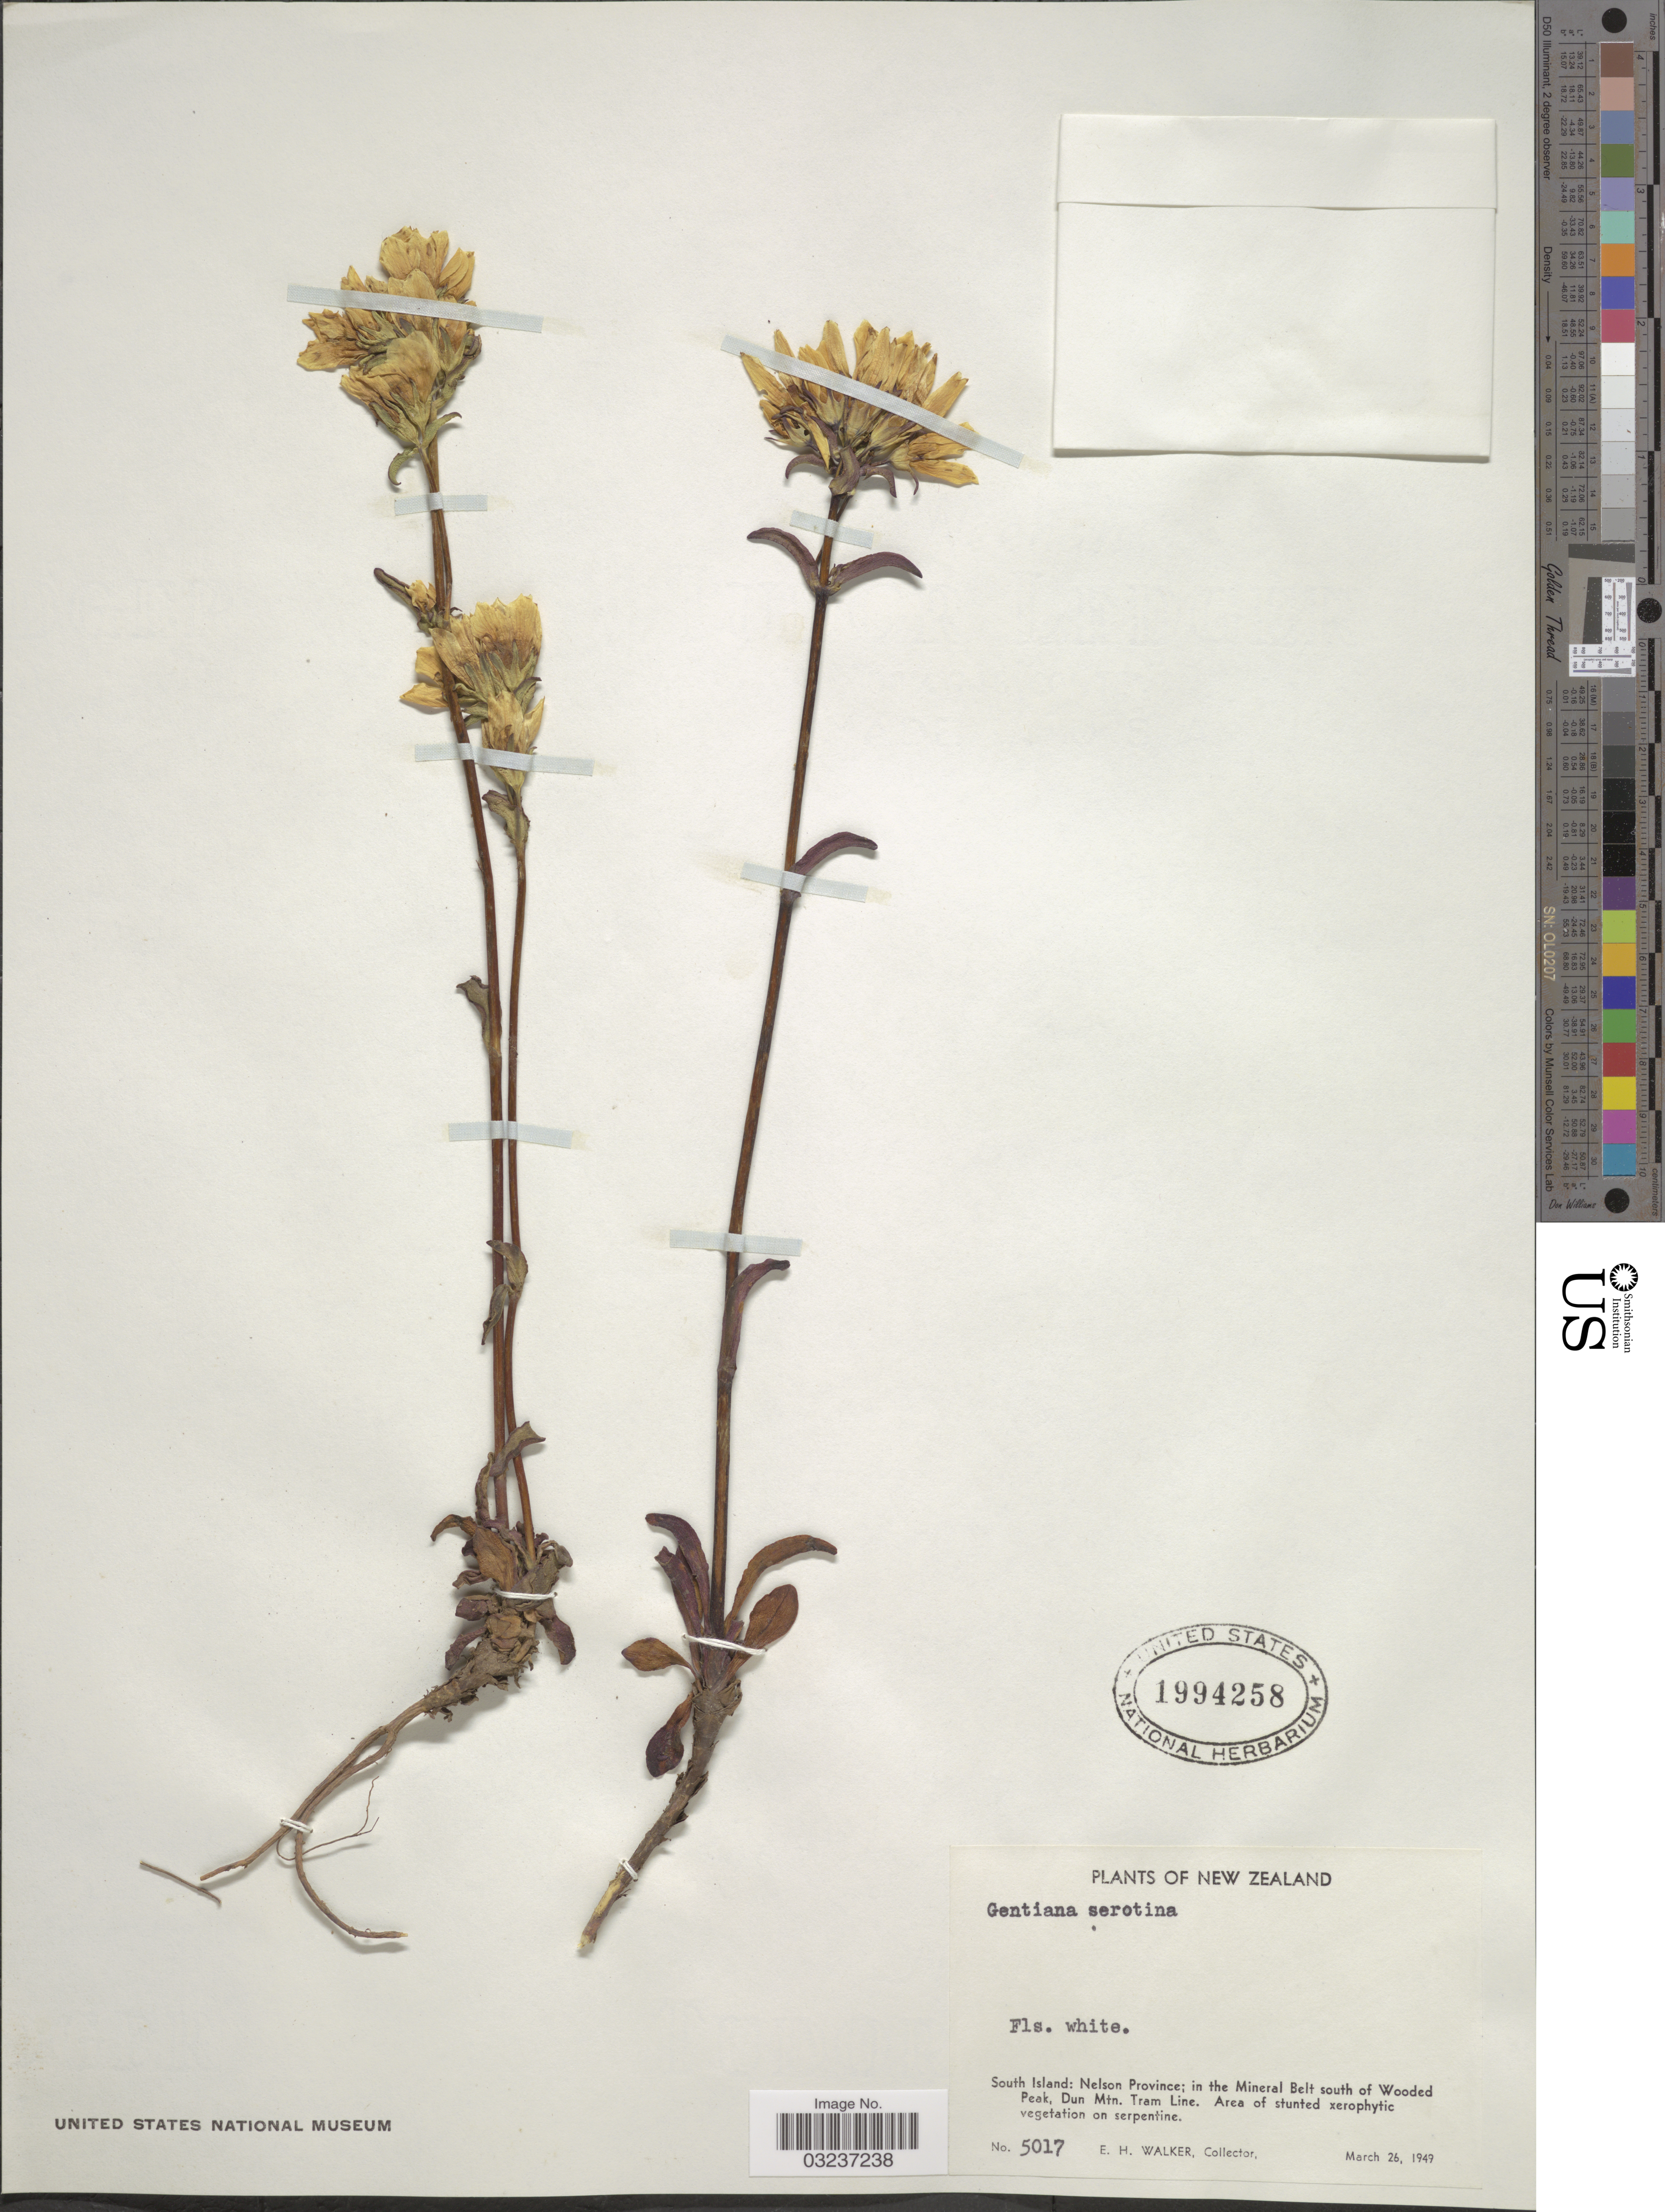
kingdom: Plantae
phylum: Tracheophyta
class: Magnoliopsida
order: Gentianales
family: Gentianaceae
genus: Gentiana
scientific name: Gentiana serotina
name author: Cockayne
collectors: E. H. Walker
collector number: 5017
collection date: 1949-03-26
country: New Zealand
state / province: Nelson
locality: South Island: in the Mineral Belt south of Wooded Peak, Dun Mtn. Tram Line.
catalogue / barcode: US 1994258